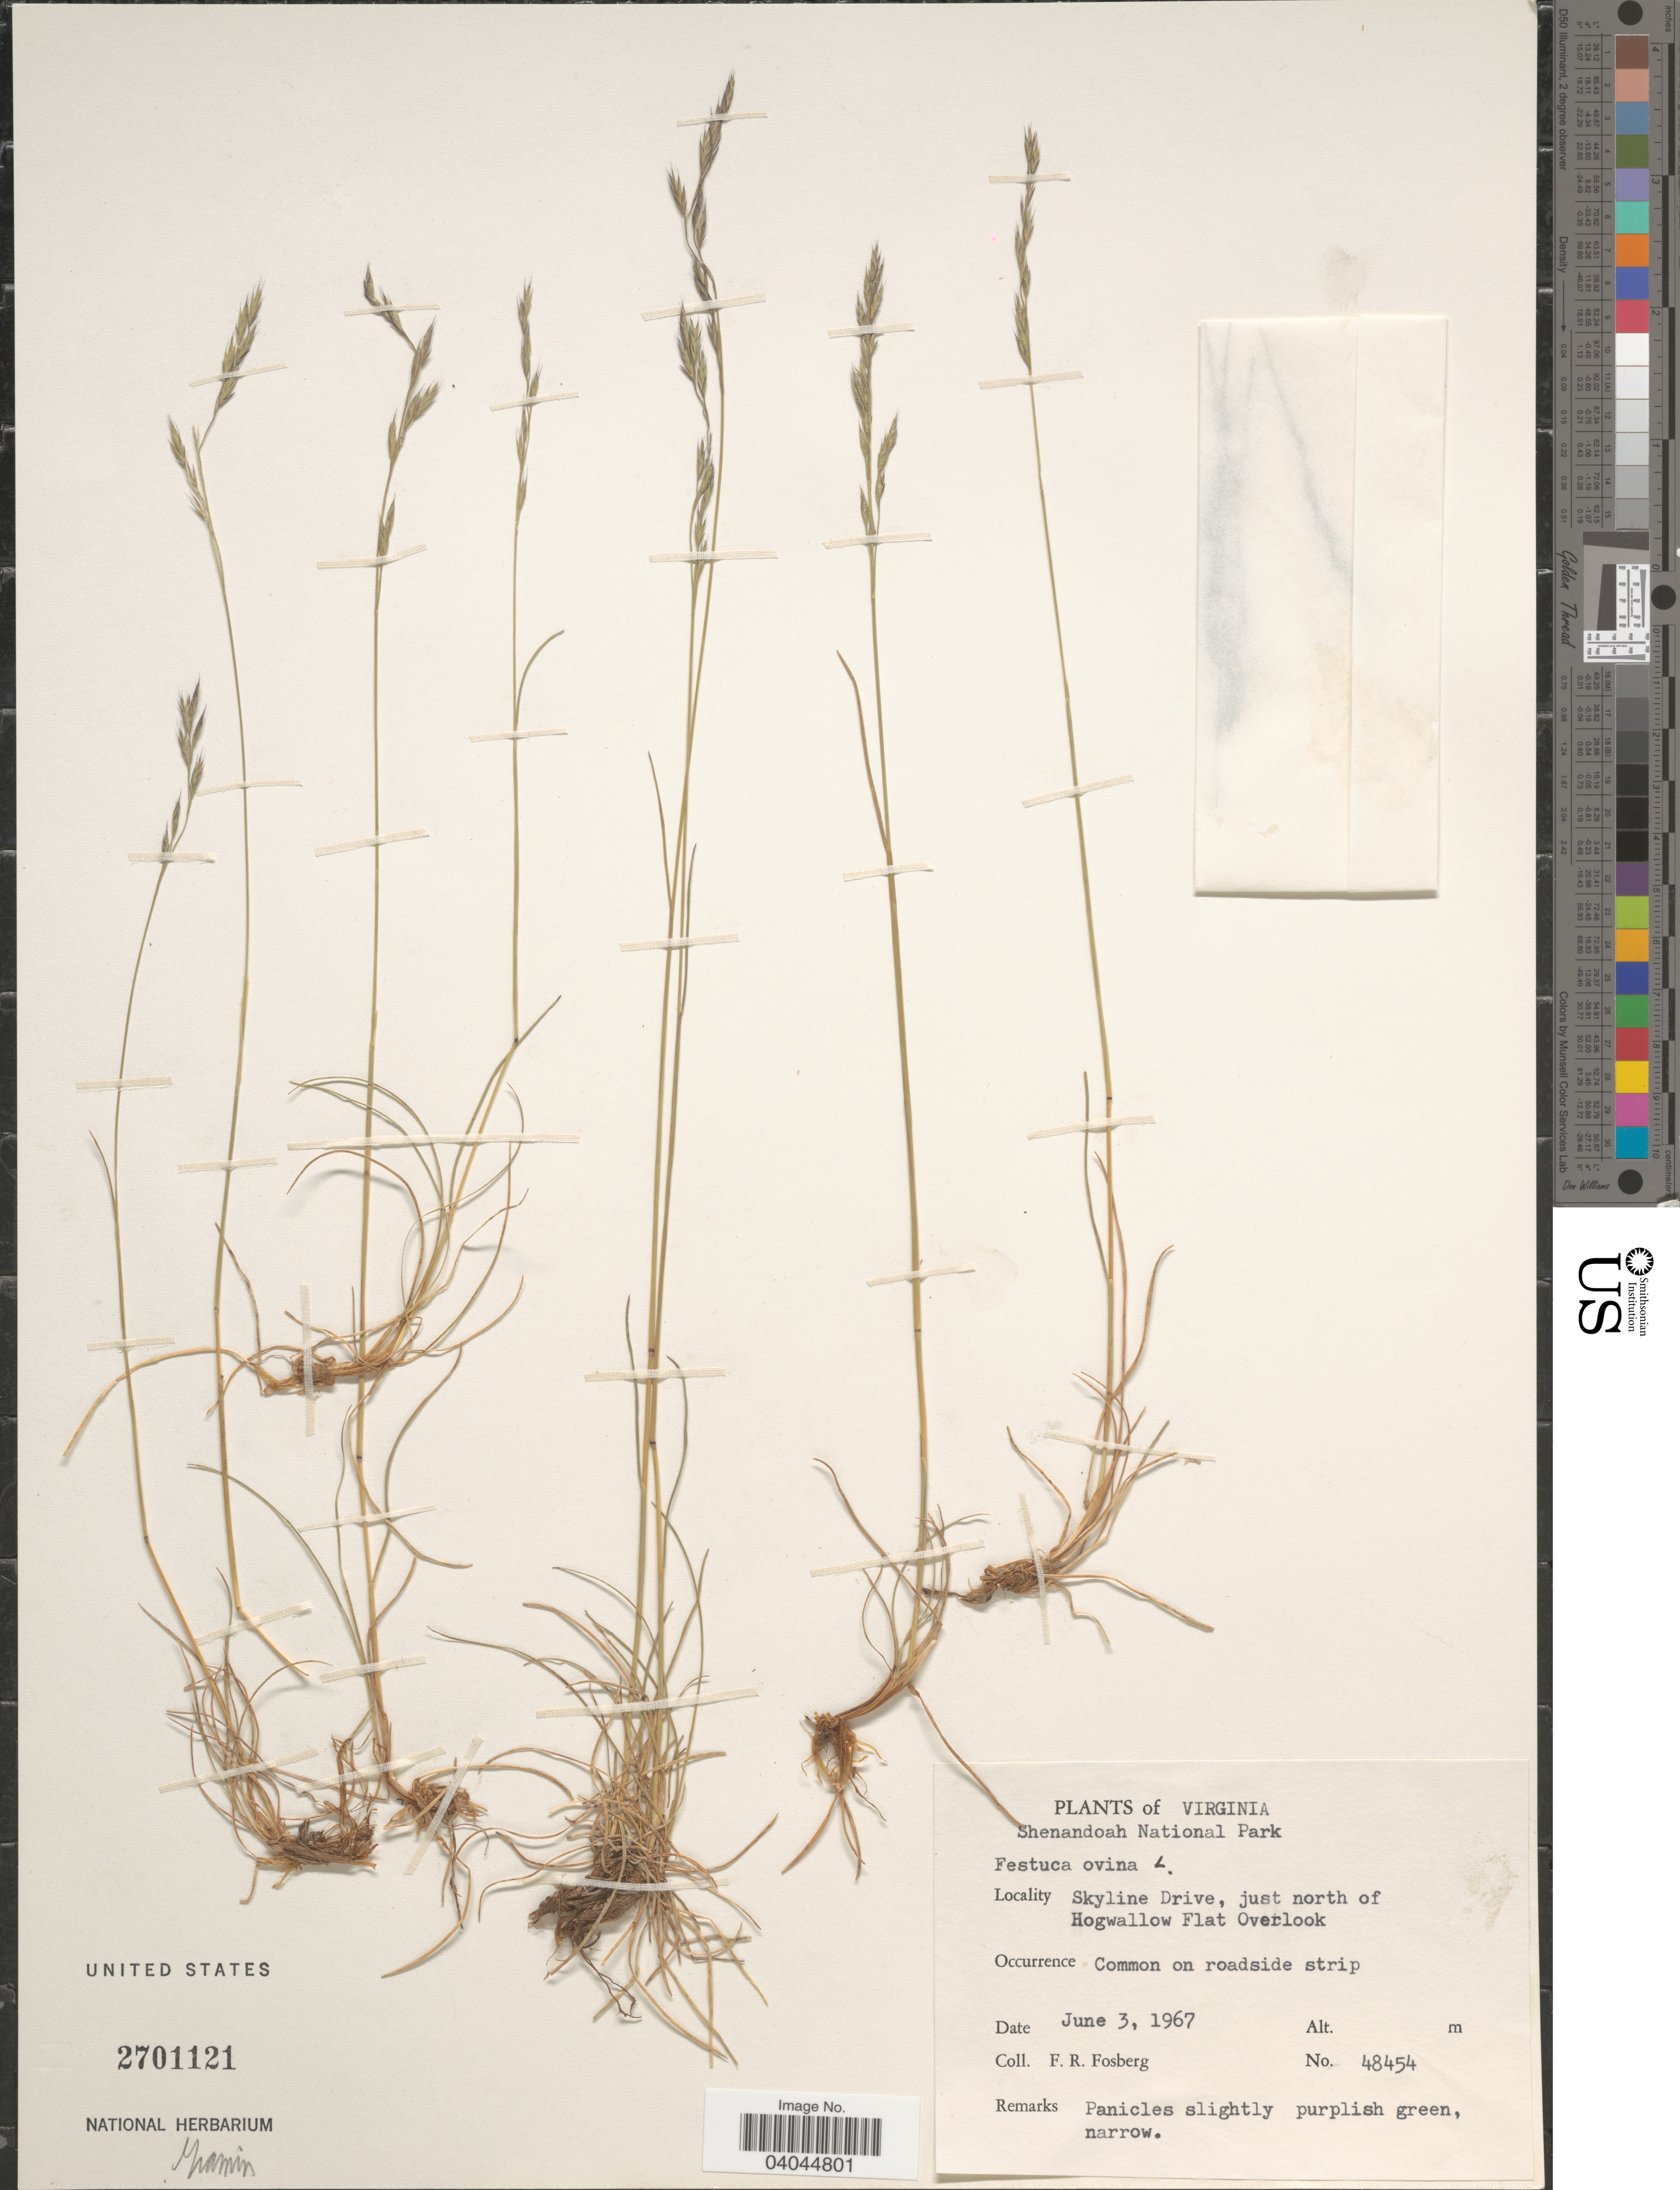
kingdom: Plantae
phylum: Tracheophyta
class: Liliopsida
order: Poales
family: Poaceae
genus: Festuca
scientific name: Festuca ovina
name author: L.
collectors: F. R. Fosberg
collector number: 48454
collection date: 1967-06-03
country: United States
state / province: Virginia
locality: Shenandoah National Park. Skyline Drive, just north of Hogwallow Flat Overlook.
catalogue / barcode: US 2701121